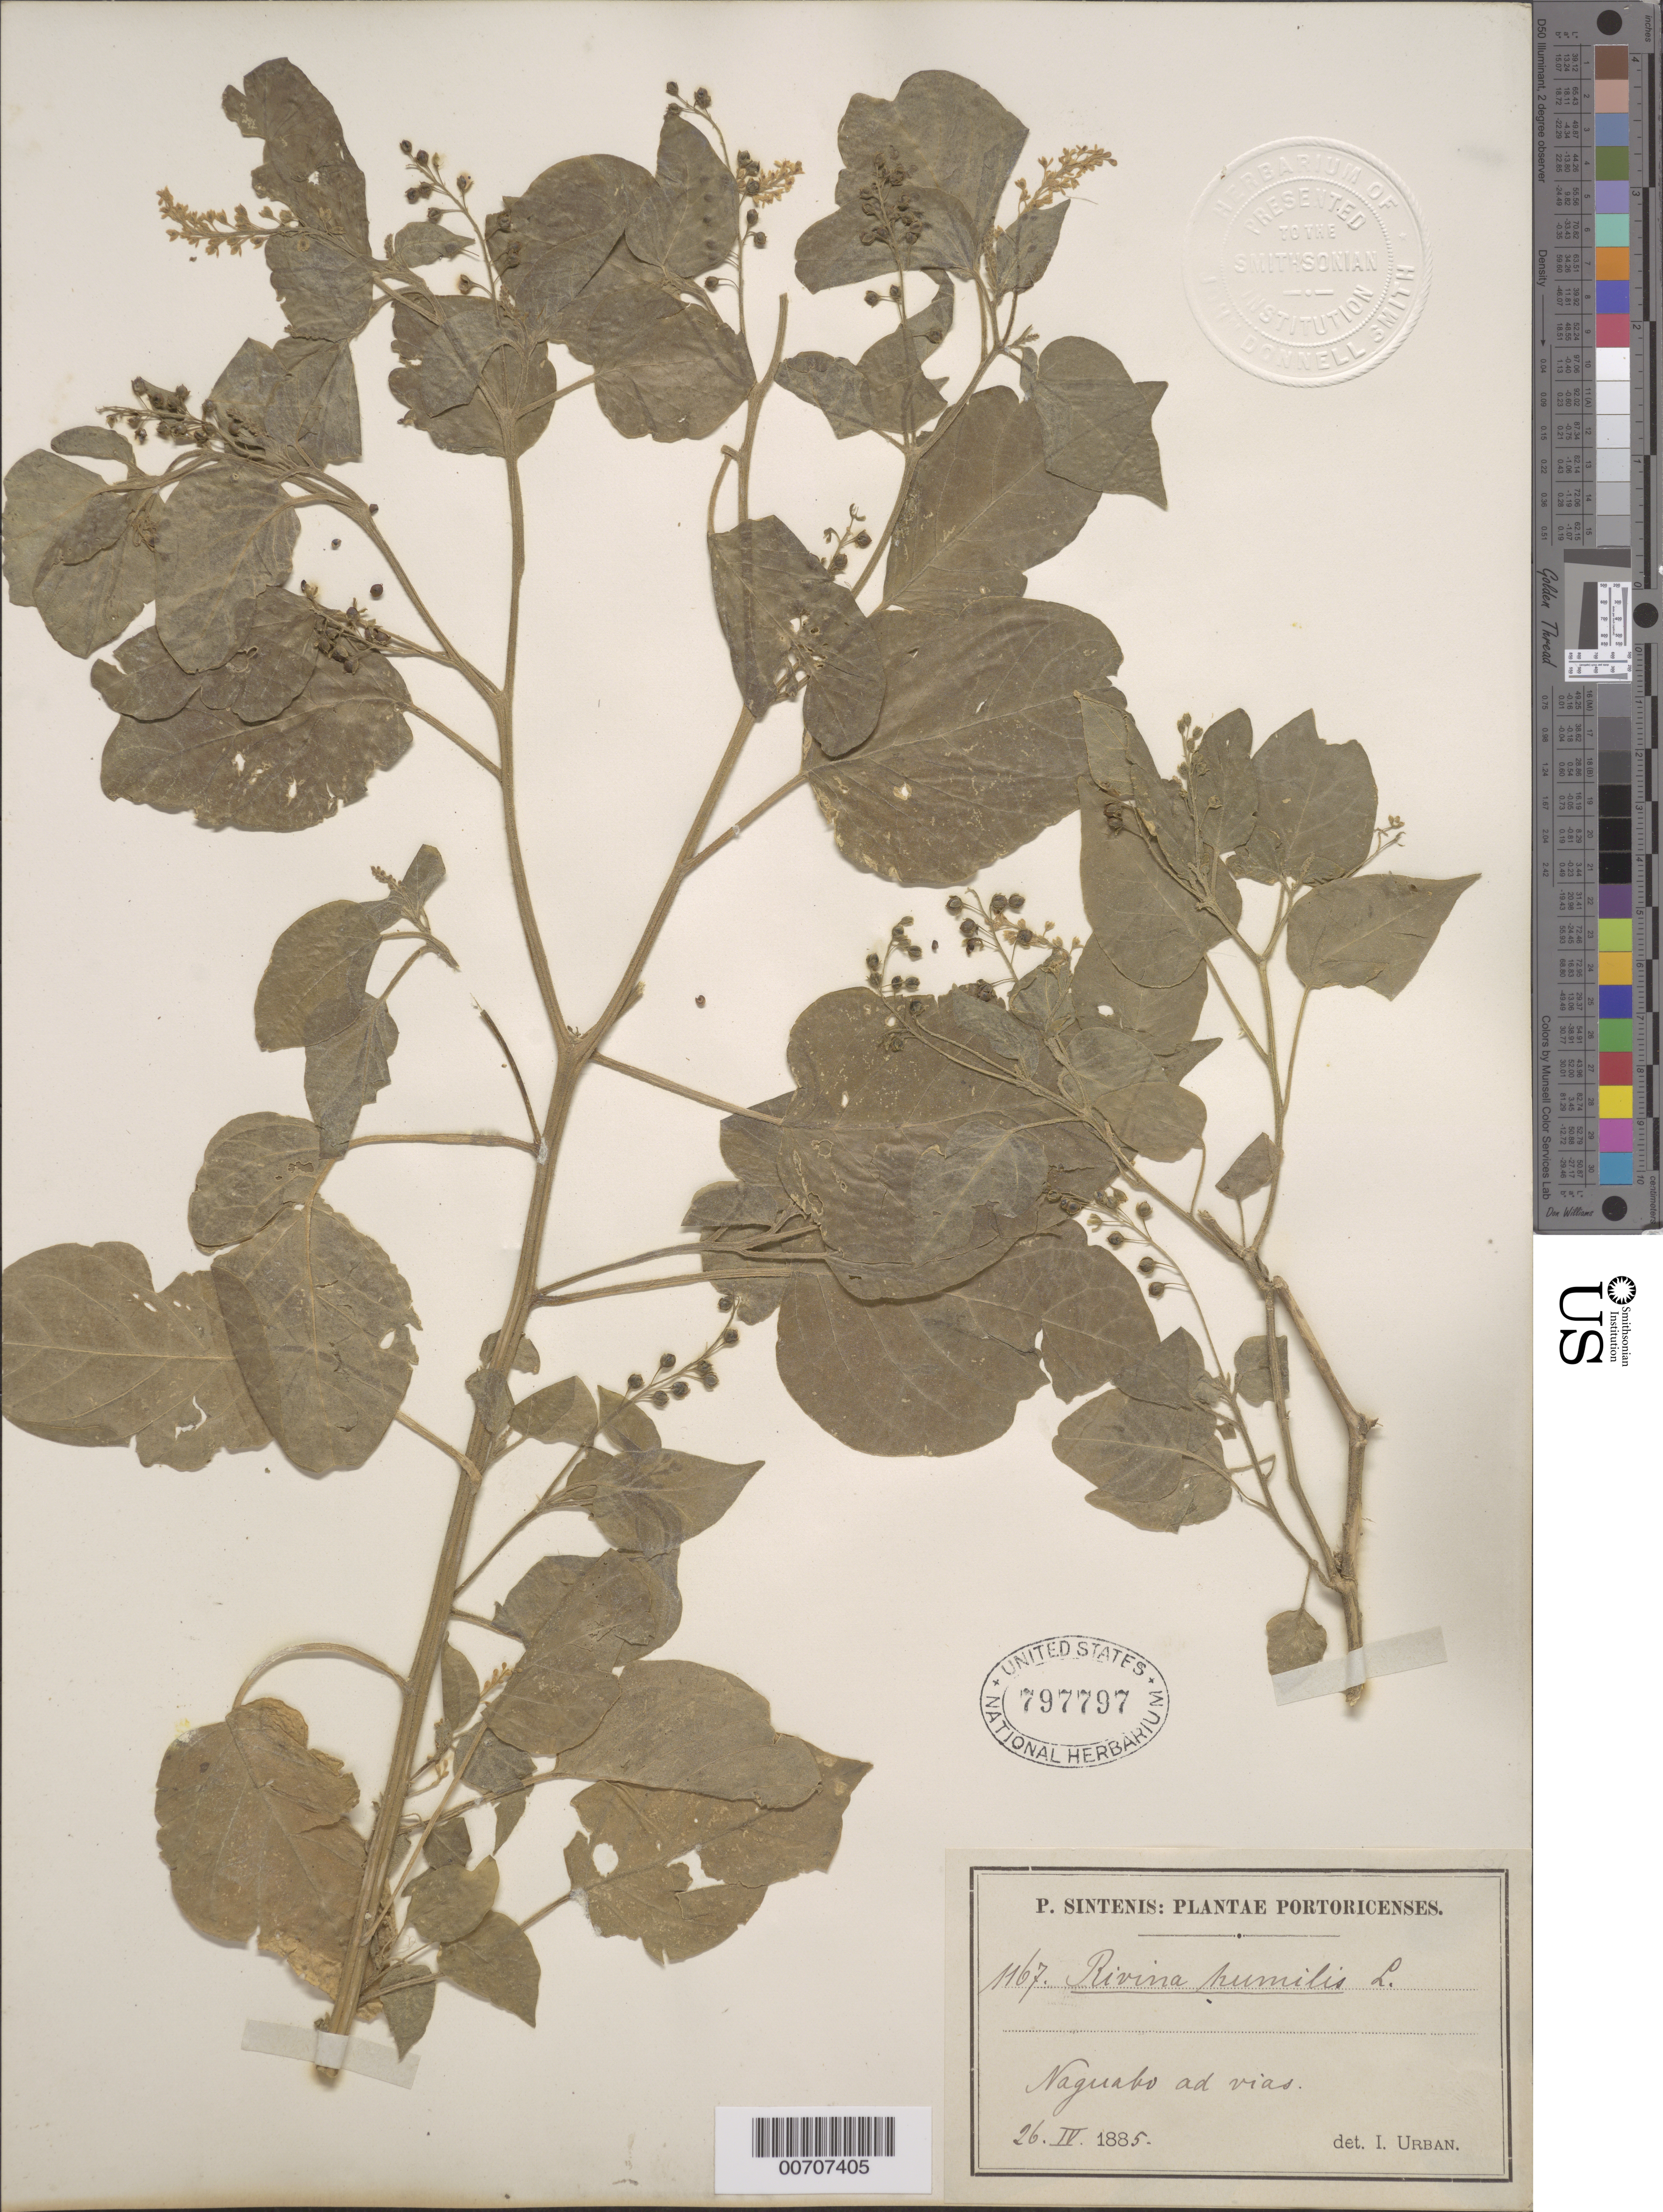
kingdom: Plantae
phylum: Tracheophyta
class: Magnoliopsida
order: Caryophyllales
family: Phytolaccaceae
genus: Rivina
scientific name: Rivina humilis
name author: L.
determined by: Urban, Ignatz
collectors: P. Sintenis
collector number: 1167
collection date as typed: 26 Apr 1885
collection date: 1885-04-26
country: Puerto Rico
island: Greater Antilles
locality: Naguabo ad vias.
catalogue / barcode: US 797797